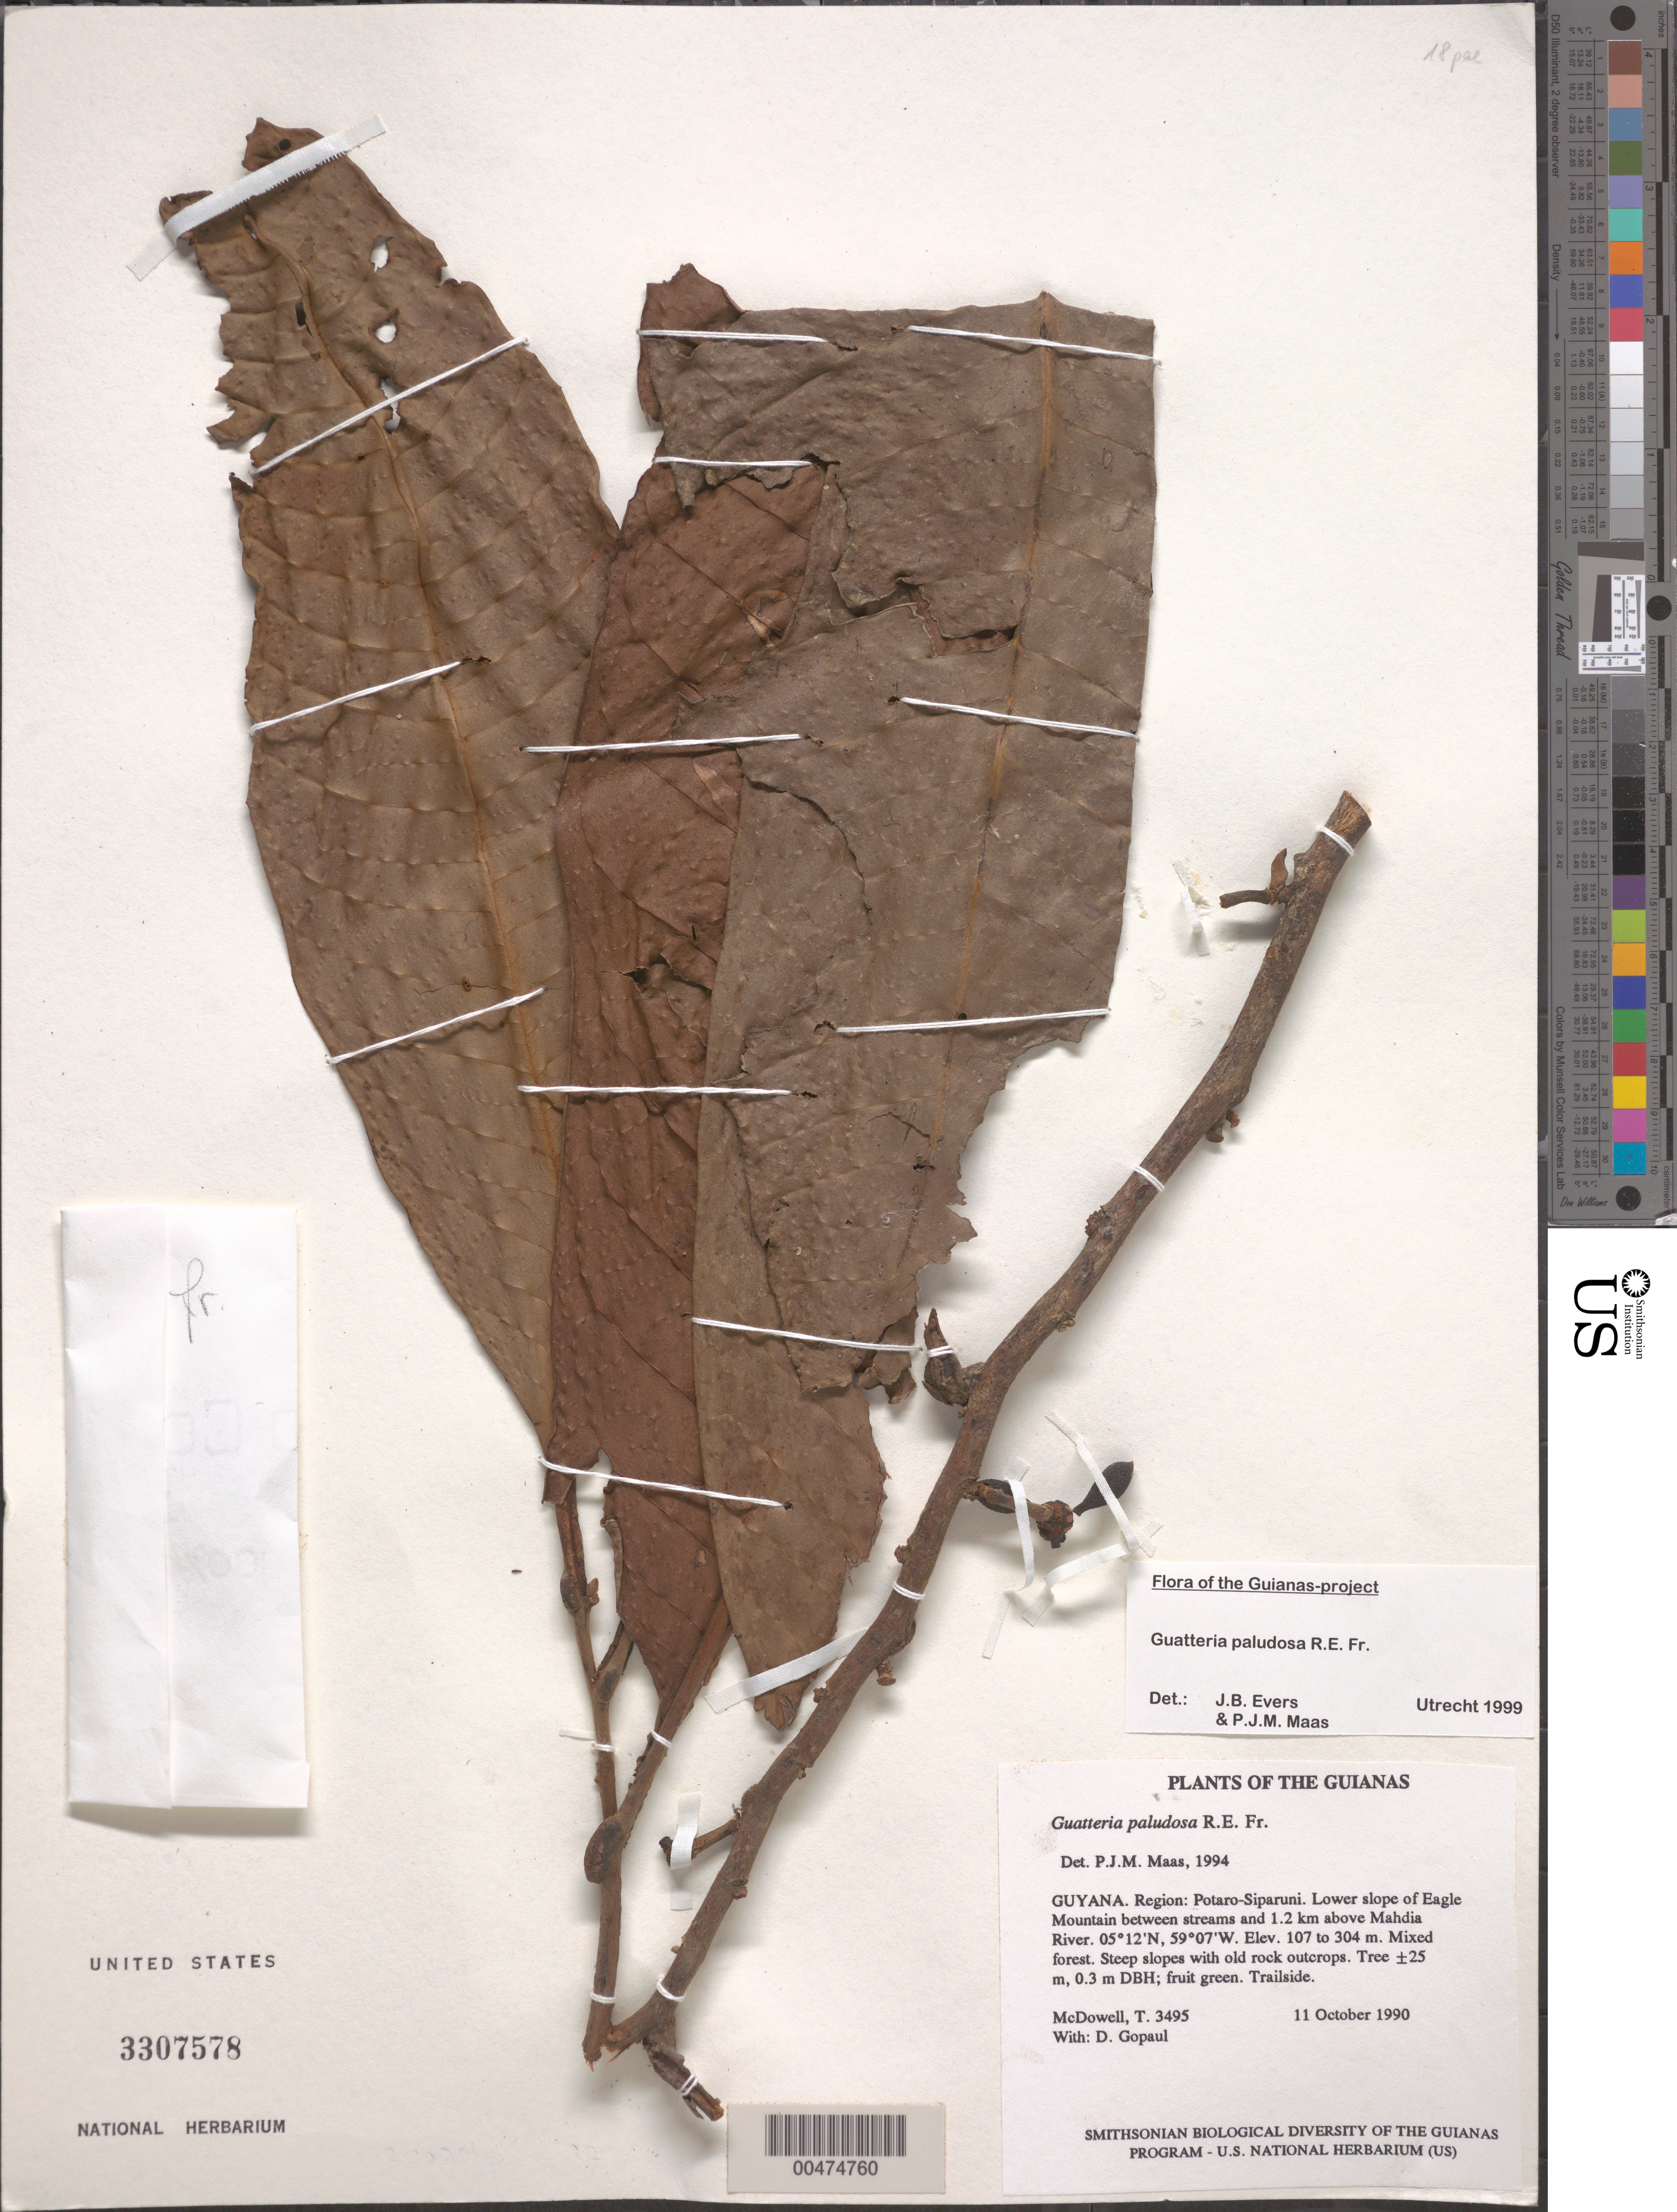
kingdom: Plantae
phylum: Tracheophyta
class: Magnoliopsida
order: Magnoliales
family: Annonaceae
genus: Guatteria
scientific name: Guatteria paludosa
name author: R.E. Fr.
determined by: Maas, Paul J. M.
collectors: T. McDowell & D. Gopaul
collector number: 3495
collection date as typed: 11 October 1990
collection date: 1990-10-11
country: Guyana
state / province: Potaro-Siparuni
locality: Lower slope of Eagle Mountain between streams and 1.2 km above Mahdia River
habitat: Mixed forest. Steep slopes with old rock outcrops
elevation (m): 107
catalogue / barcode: US 3307578